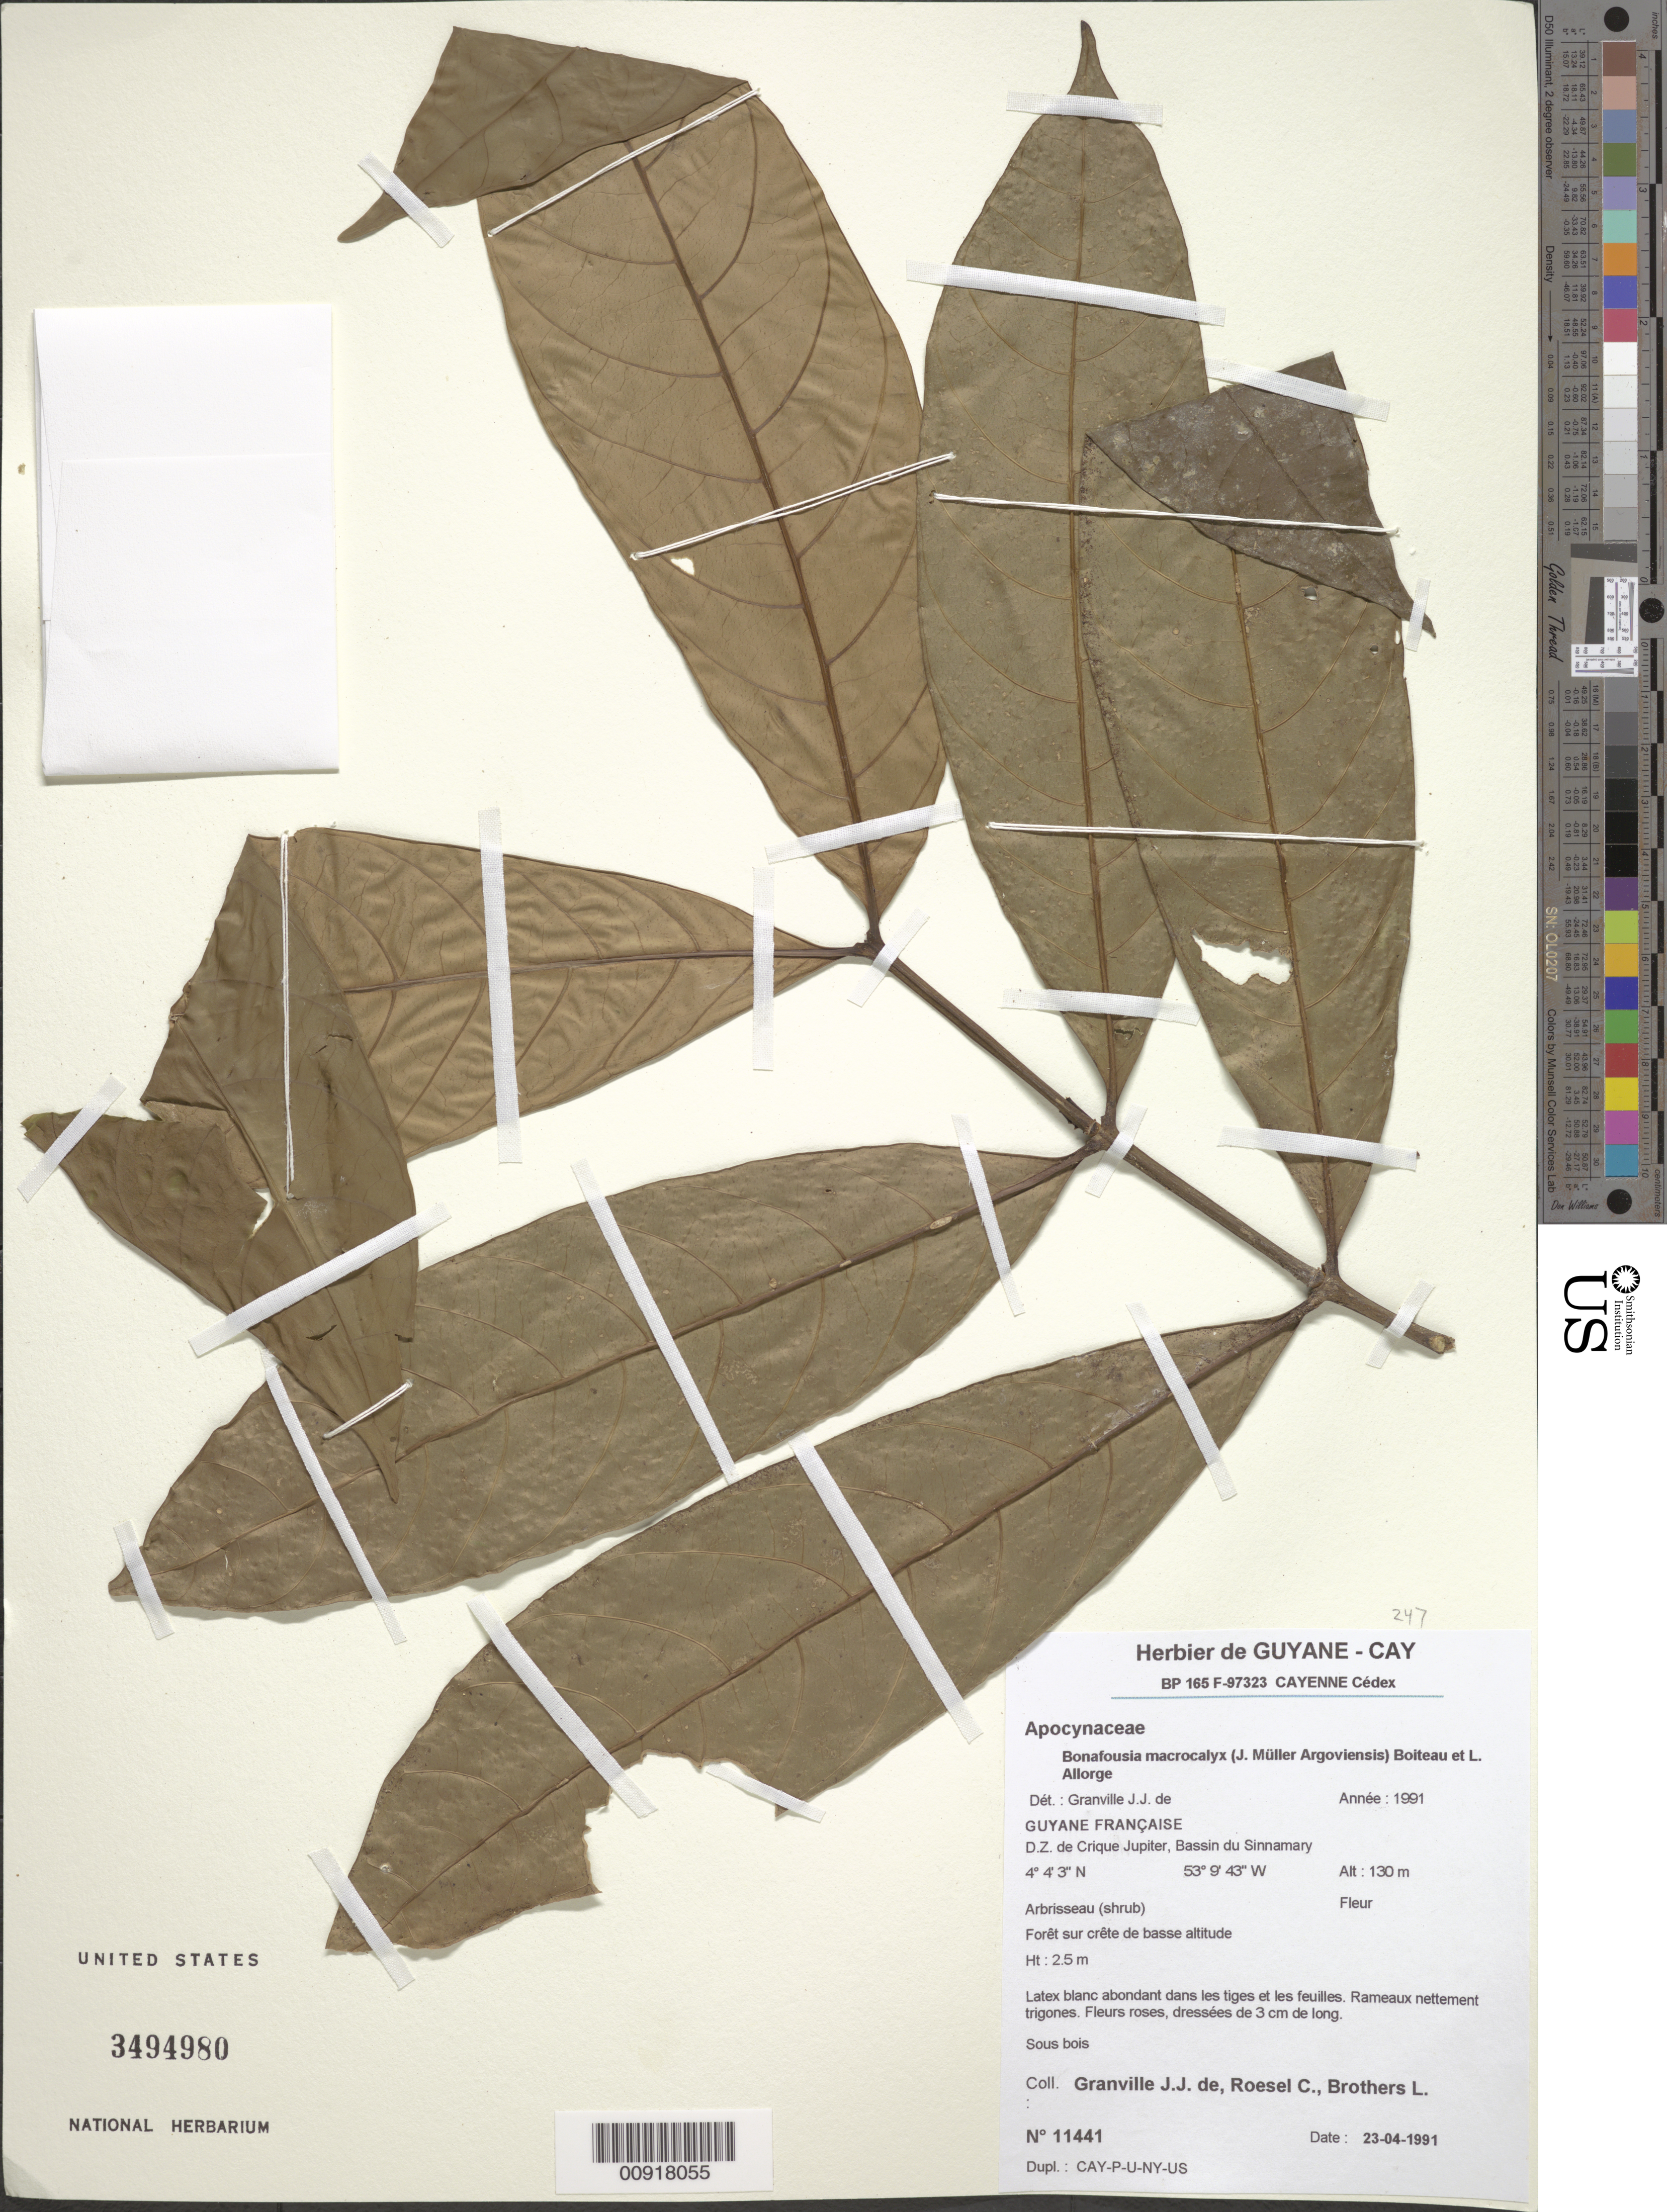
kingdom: Plantae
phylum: Tracheophyta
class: Magnoliopsida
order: Gentianales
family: Apocynaceae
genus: Bonafousia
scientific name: Bonafousia macrocalyx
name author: (Müll. Arg.) Boiteau & L. Allorge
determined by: Granville, J. J. de, (CAY), Institut de Recherche pour le Developpement (IRD) (FRENCH GUIANA)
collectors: J.-J. de Granville, C. S. Roesel & L. Brothers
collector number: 11441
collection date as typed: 23-Apr-91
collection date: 1991-04-23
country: French Guiana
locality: D.Z. de Crique Jupiter, Bassin du Sinnamary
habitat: Forêt sur crête de basse altitude; sous bois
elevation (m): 130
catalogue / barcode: US 3494980